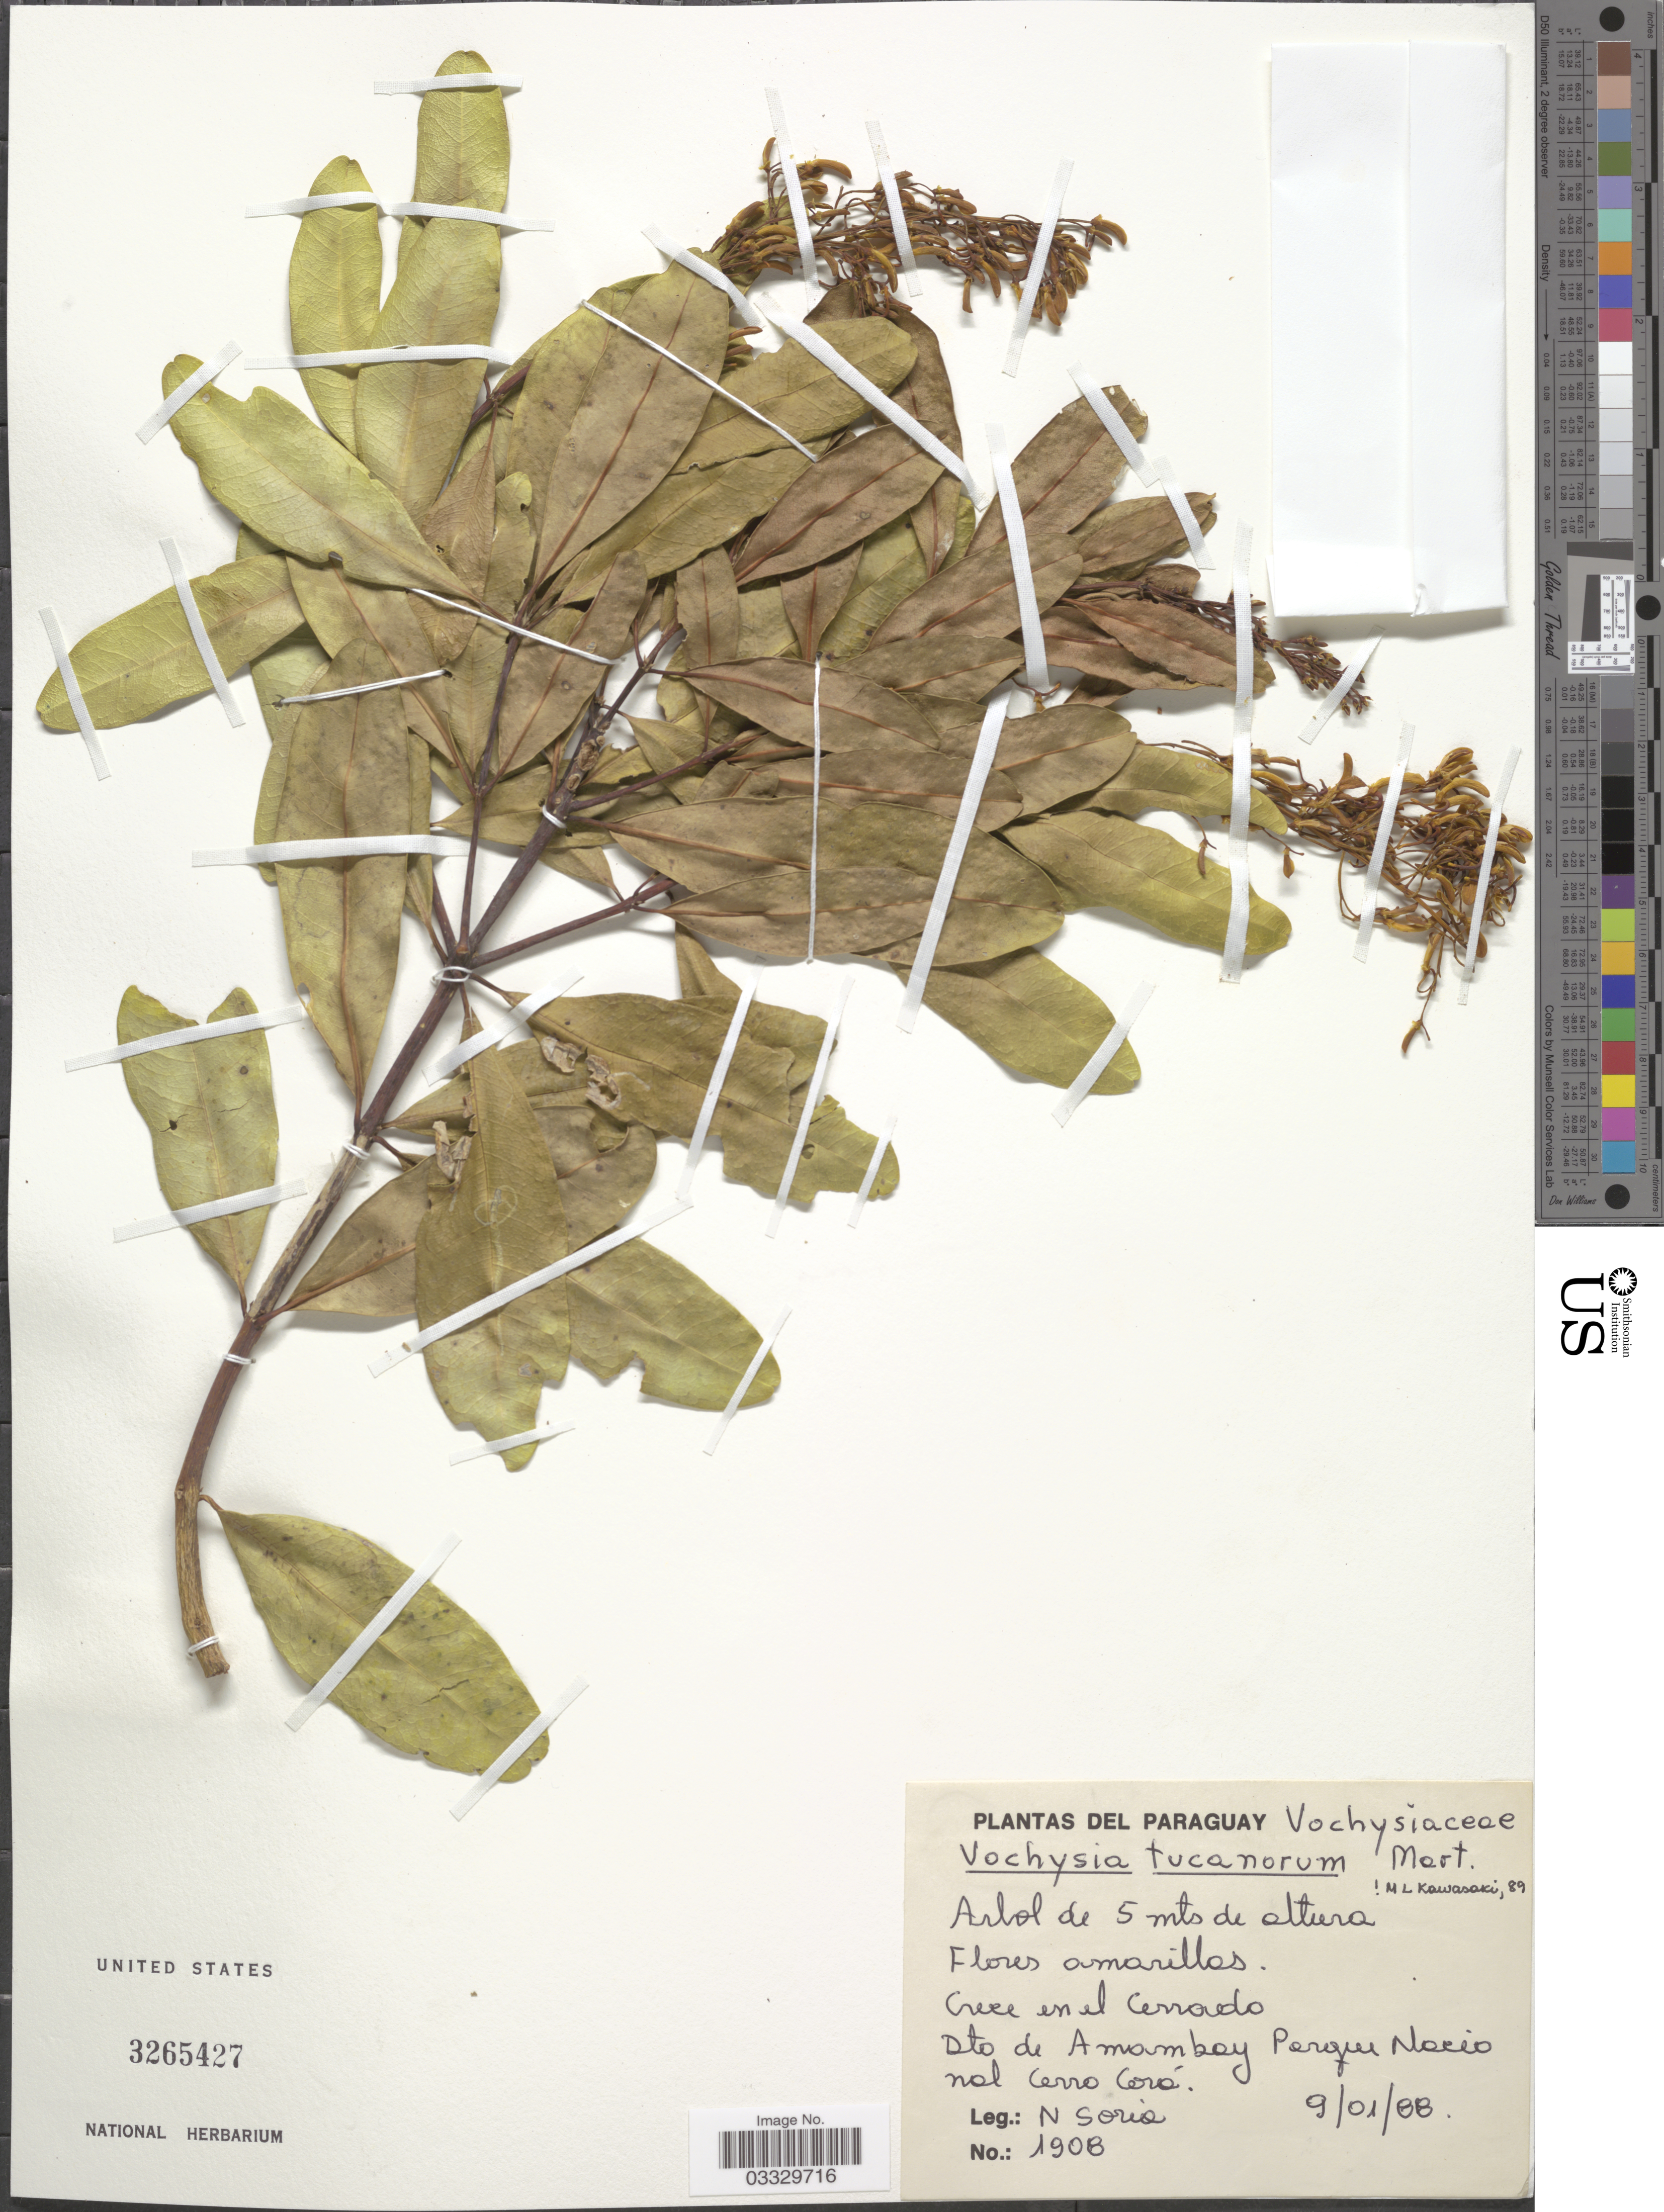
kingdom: Plantae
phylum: Tracheophyta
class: Magnoliopsida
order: Myrtales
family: Vochysiaceae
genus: Vochysia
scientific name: Vochysia tucanorum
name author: Mart.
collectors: N. Soria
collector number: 1908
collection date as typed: Transcribed d/m/y: 9/1/88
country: Paraguay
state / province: Amambay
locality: Dto de Amambay Parque Nacional Cerro Corá.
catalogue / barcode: US 3265427